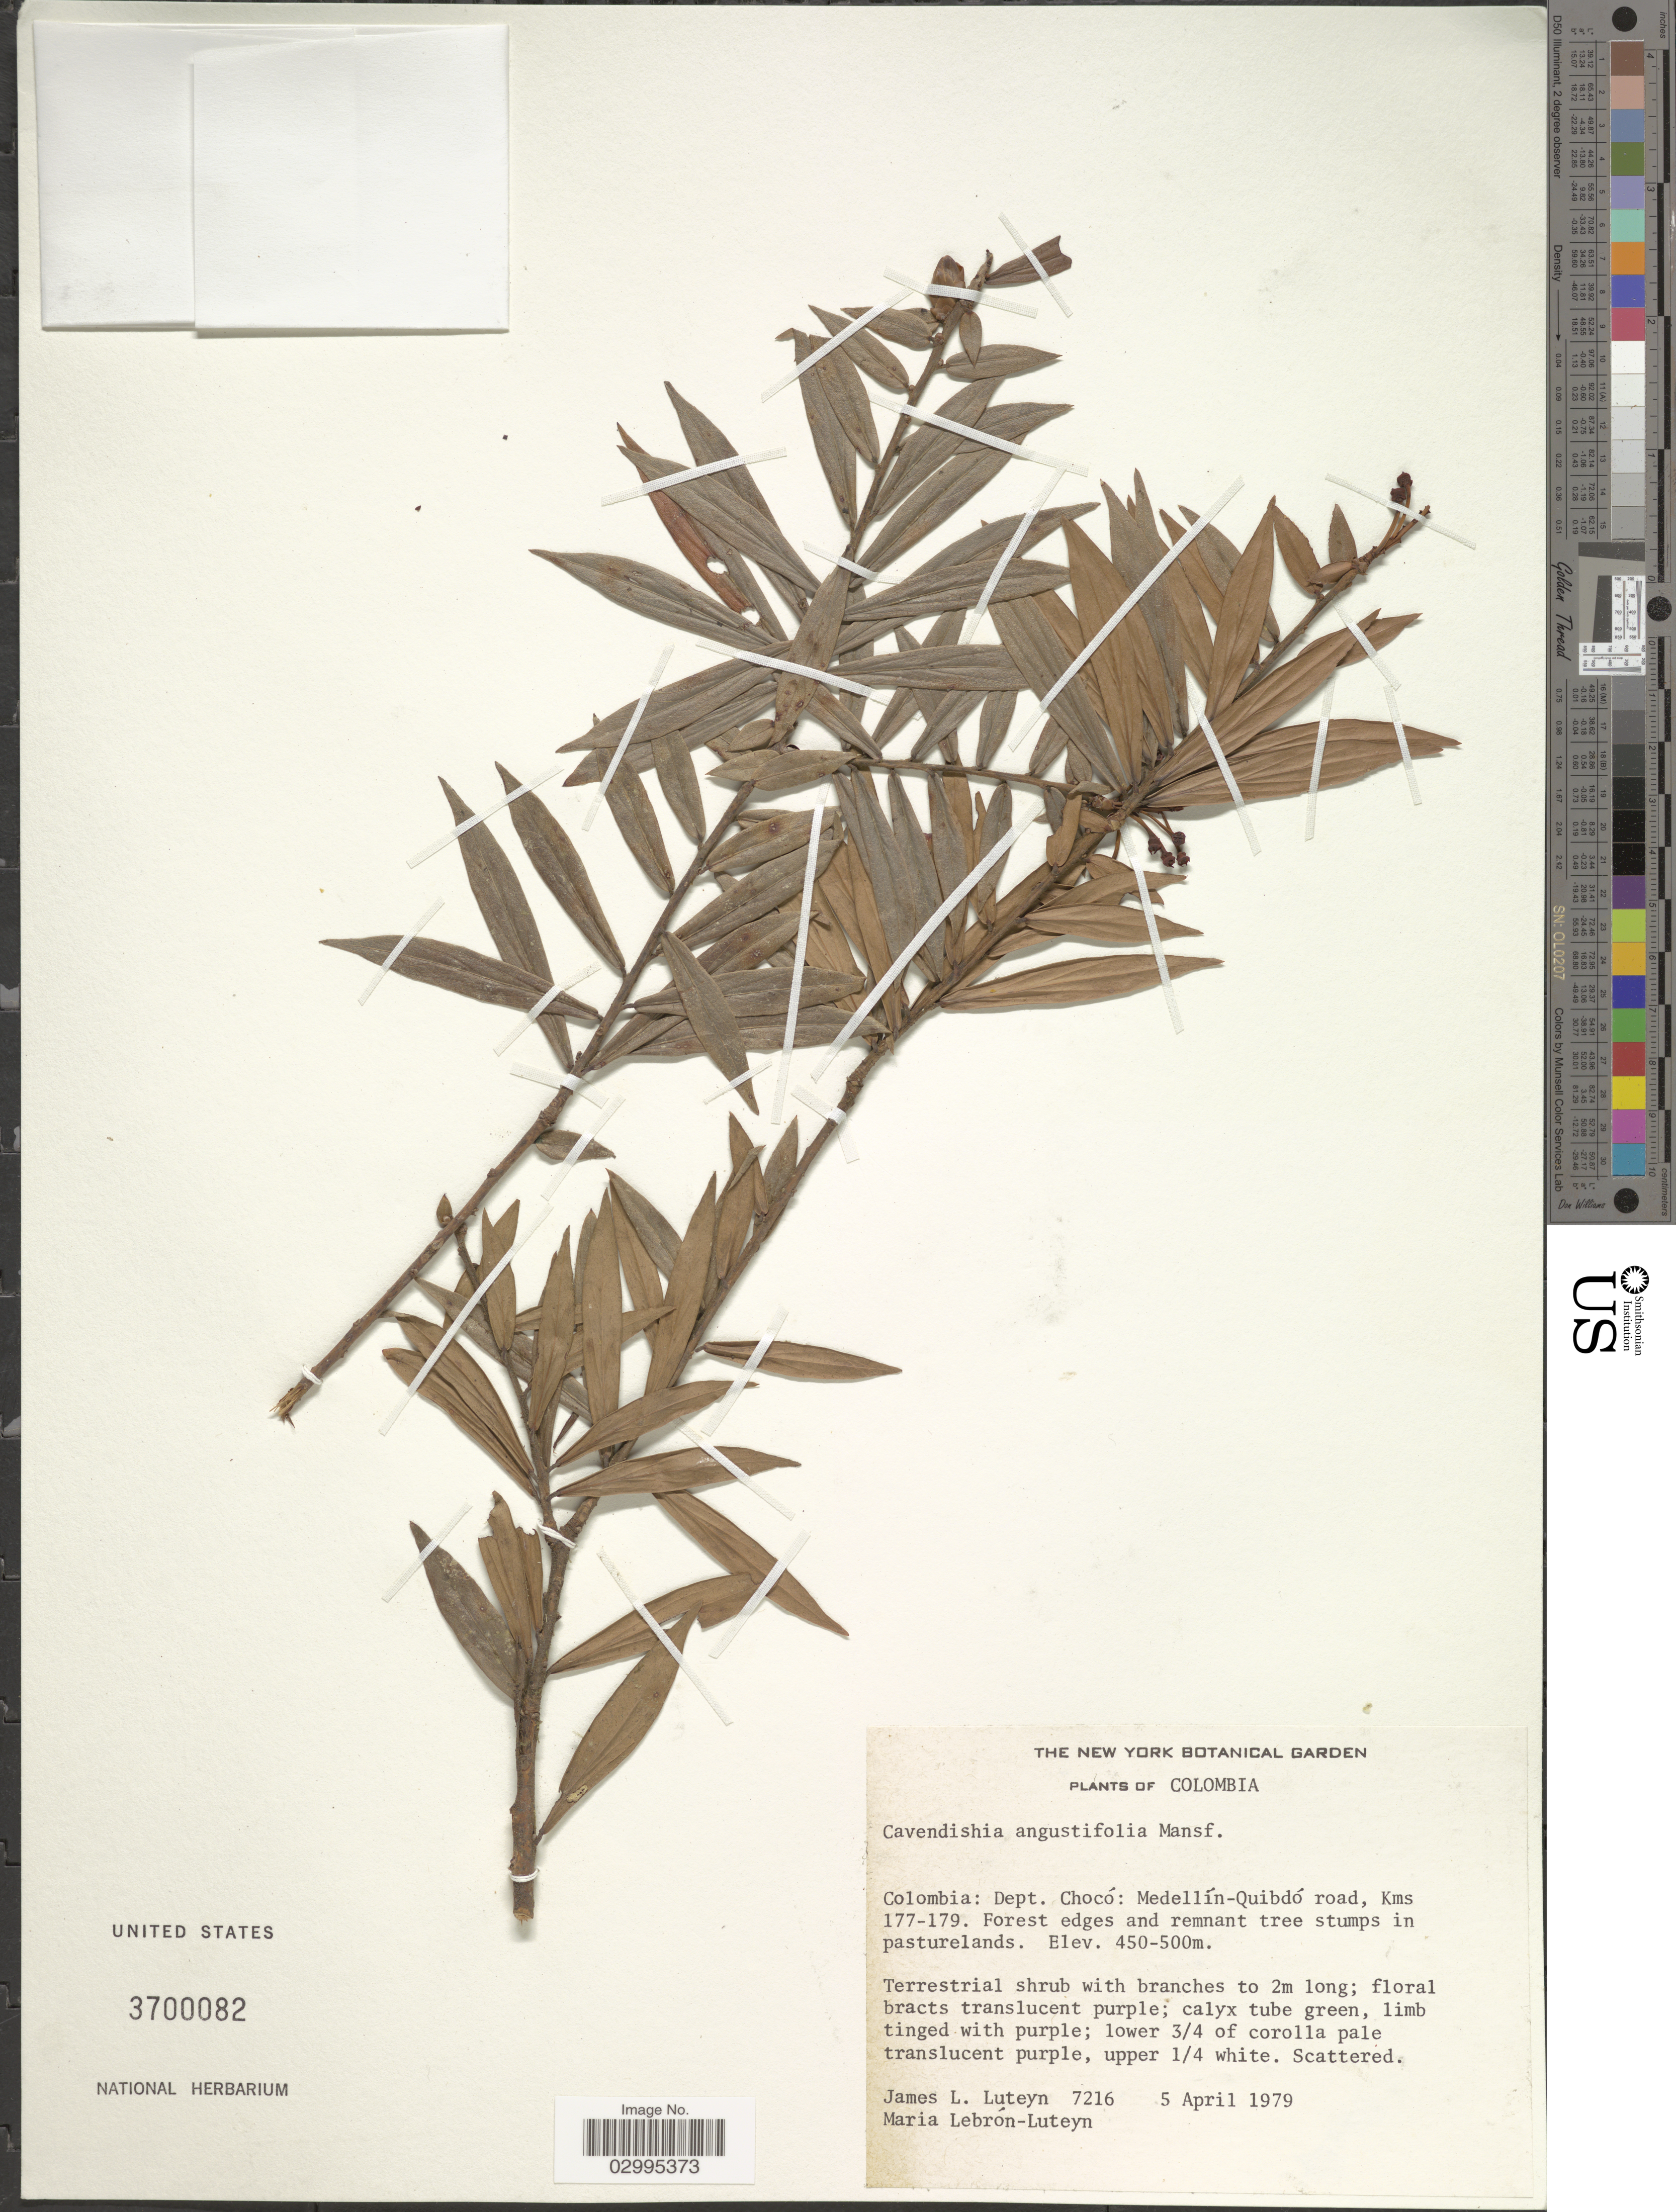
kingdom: Plantae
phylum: Tracheophyta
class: Magnoliopsida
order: Ericales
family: Ericaceae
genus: Cavendishia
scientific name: Cavendishia angustifolia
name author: Mansf.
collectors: J. L. Luteyn & M. L. Lebrón-Luteyn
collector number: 7216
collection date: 1979-04-05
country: Colombia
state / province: Chocó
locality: Dept. Chocó: Medellín-Quibdó road, Kms 177-179.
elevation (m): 450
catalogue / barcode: US 3700082